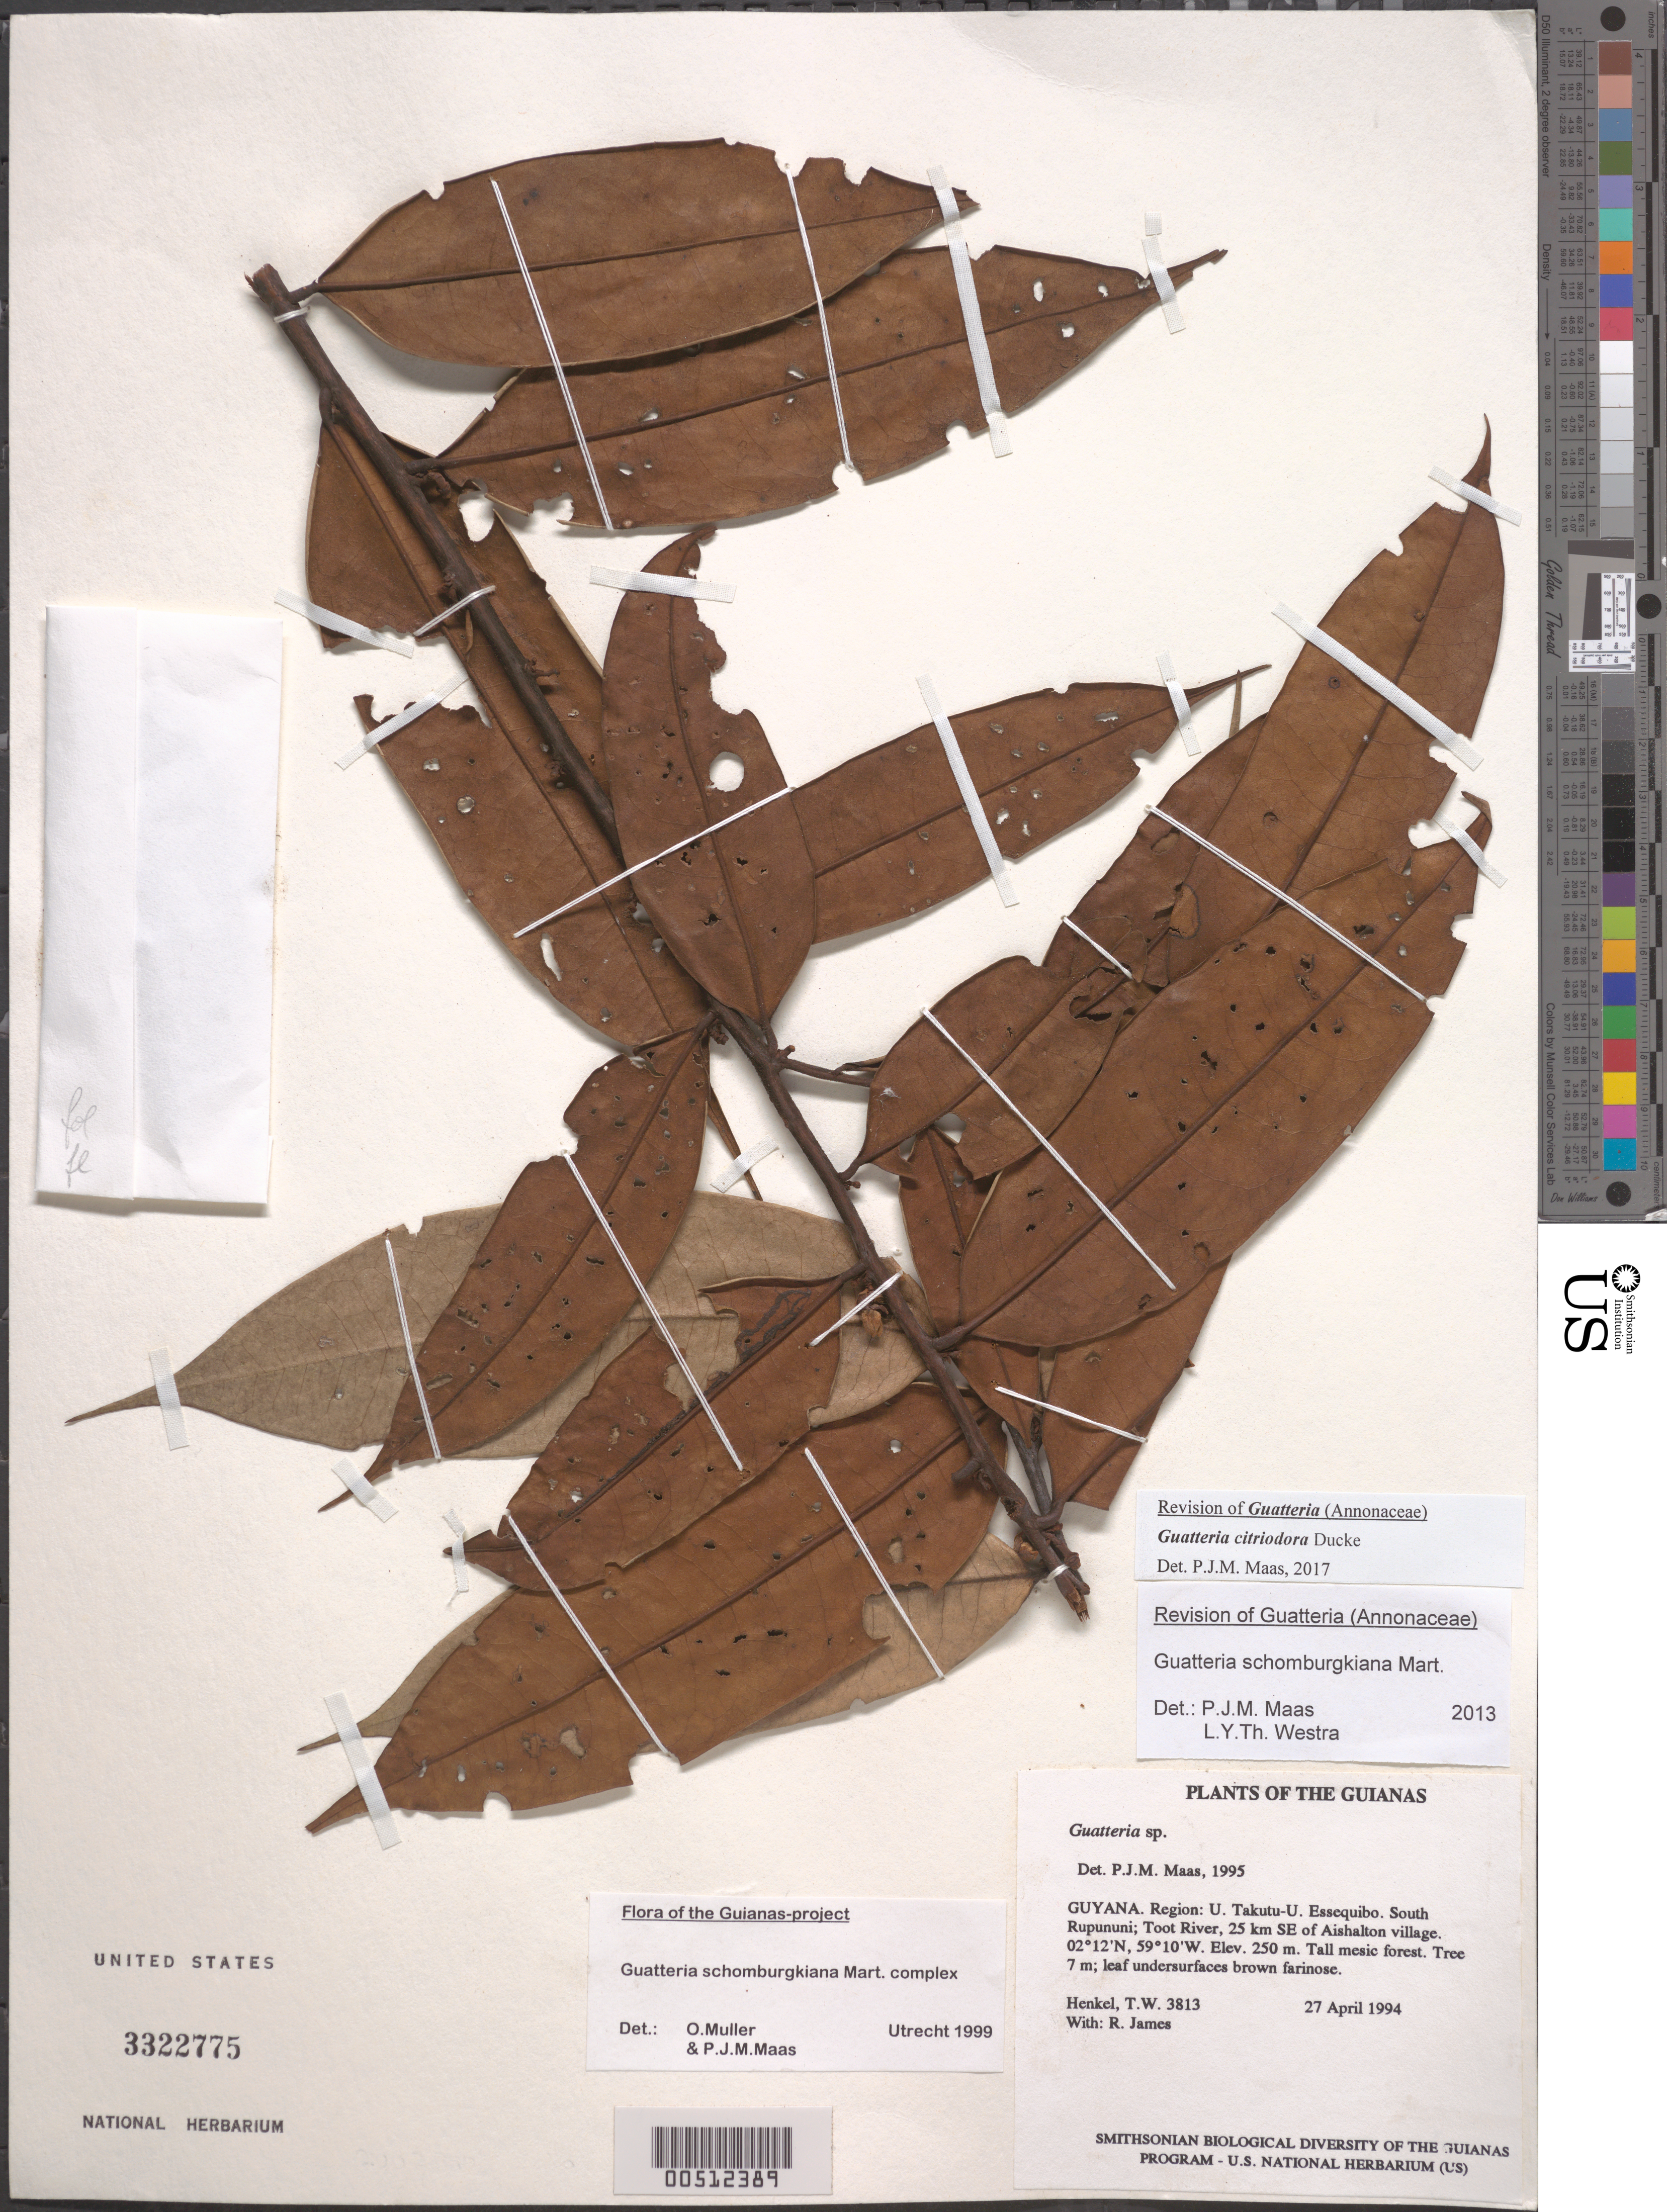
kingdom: Plantae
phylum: Tracheophyta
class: Magnoliopsida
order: Magnoliales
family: Annonaceae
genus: Guatteria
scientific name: Guatteria citriodora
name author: Ducke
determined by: Maas, Paul J.; Maas, H.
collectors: T. Henkel & R. James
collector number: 3813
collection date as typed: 27 April 1994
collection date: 1994-04-27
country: Guyana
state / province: U. Takutu-U. Essequibo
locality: South Rupununi; Toot River, 25 km SE of Aishalton village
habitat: Tall mesic forest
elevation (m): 250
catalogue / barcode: US 3322775